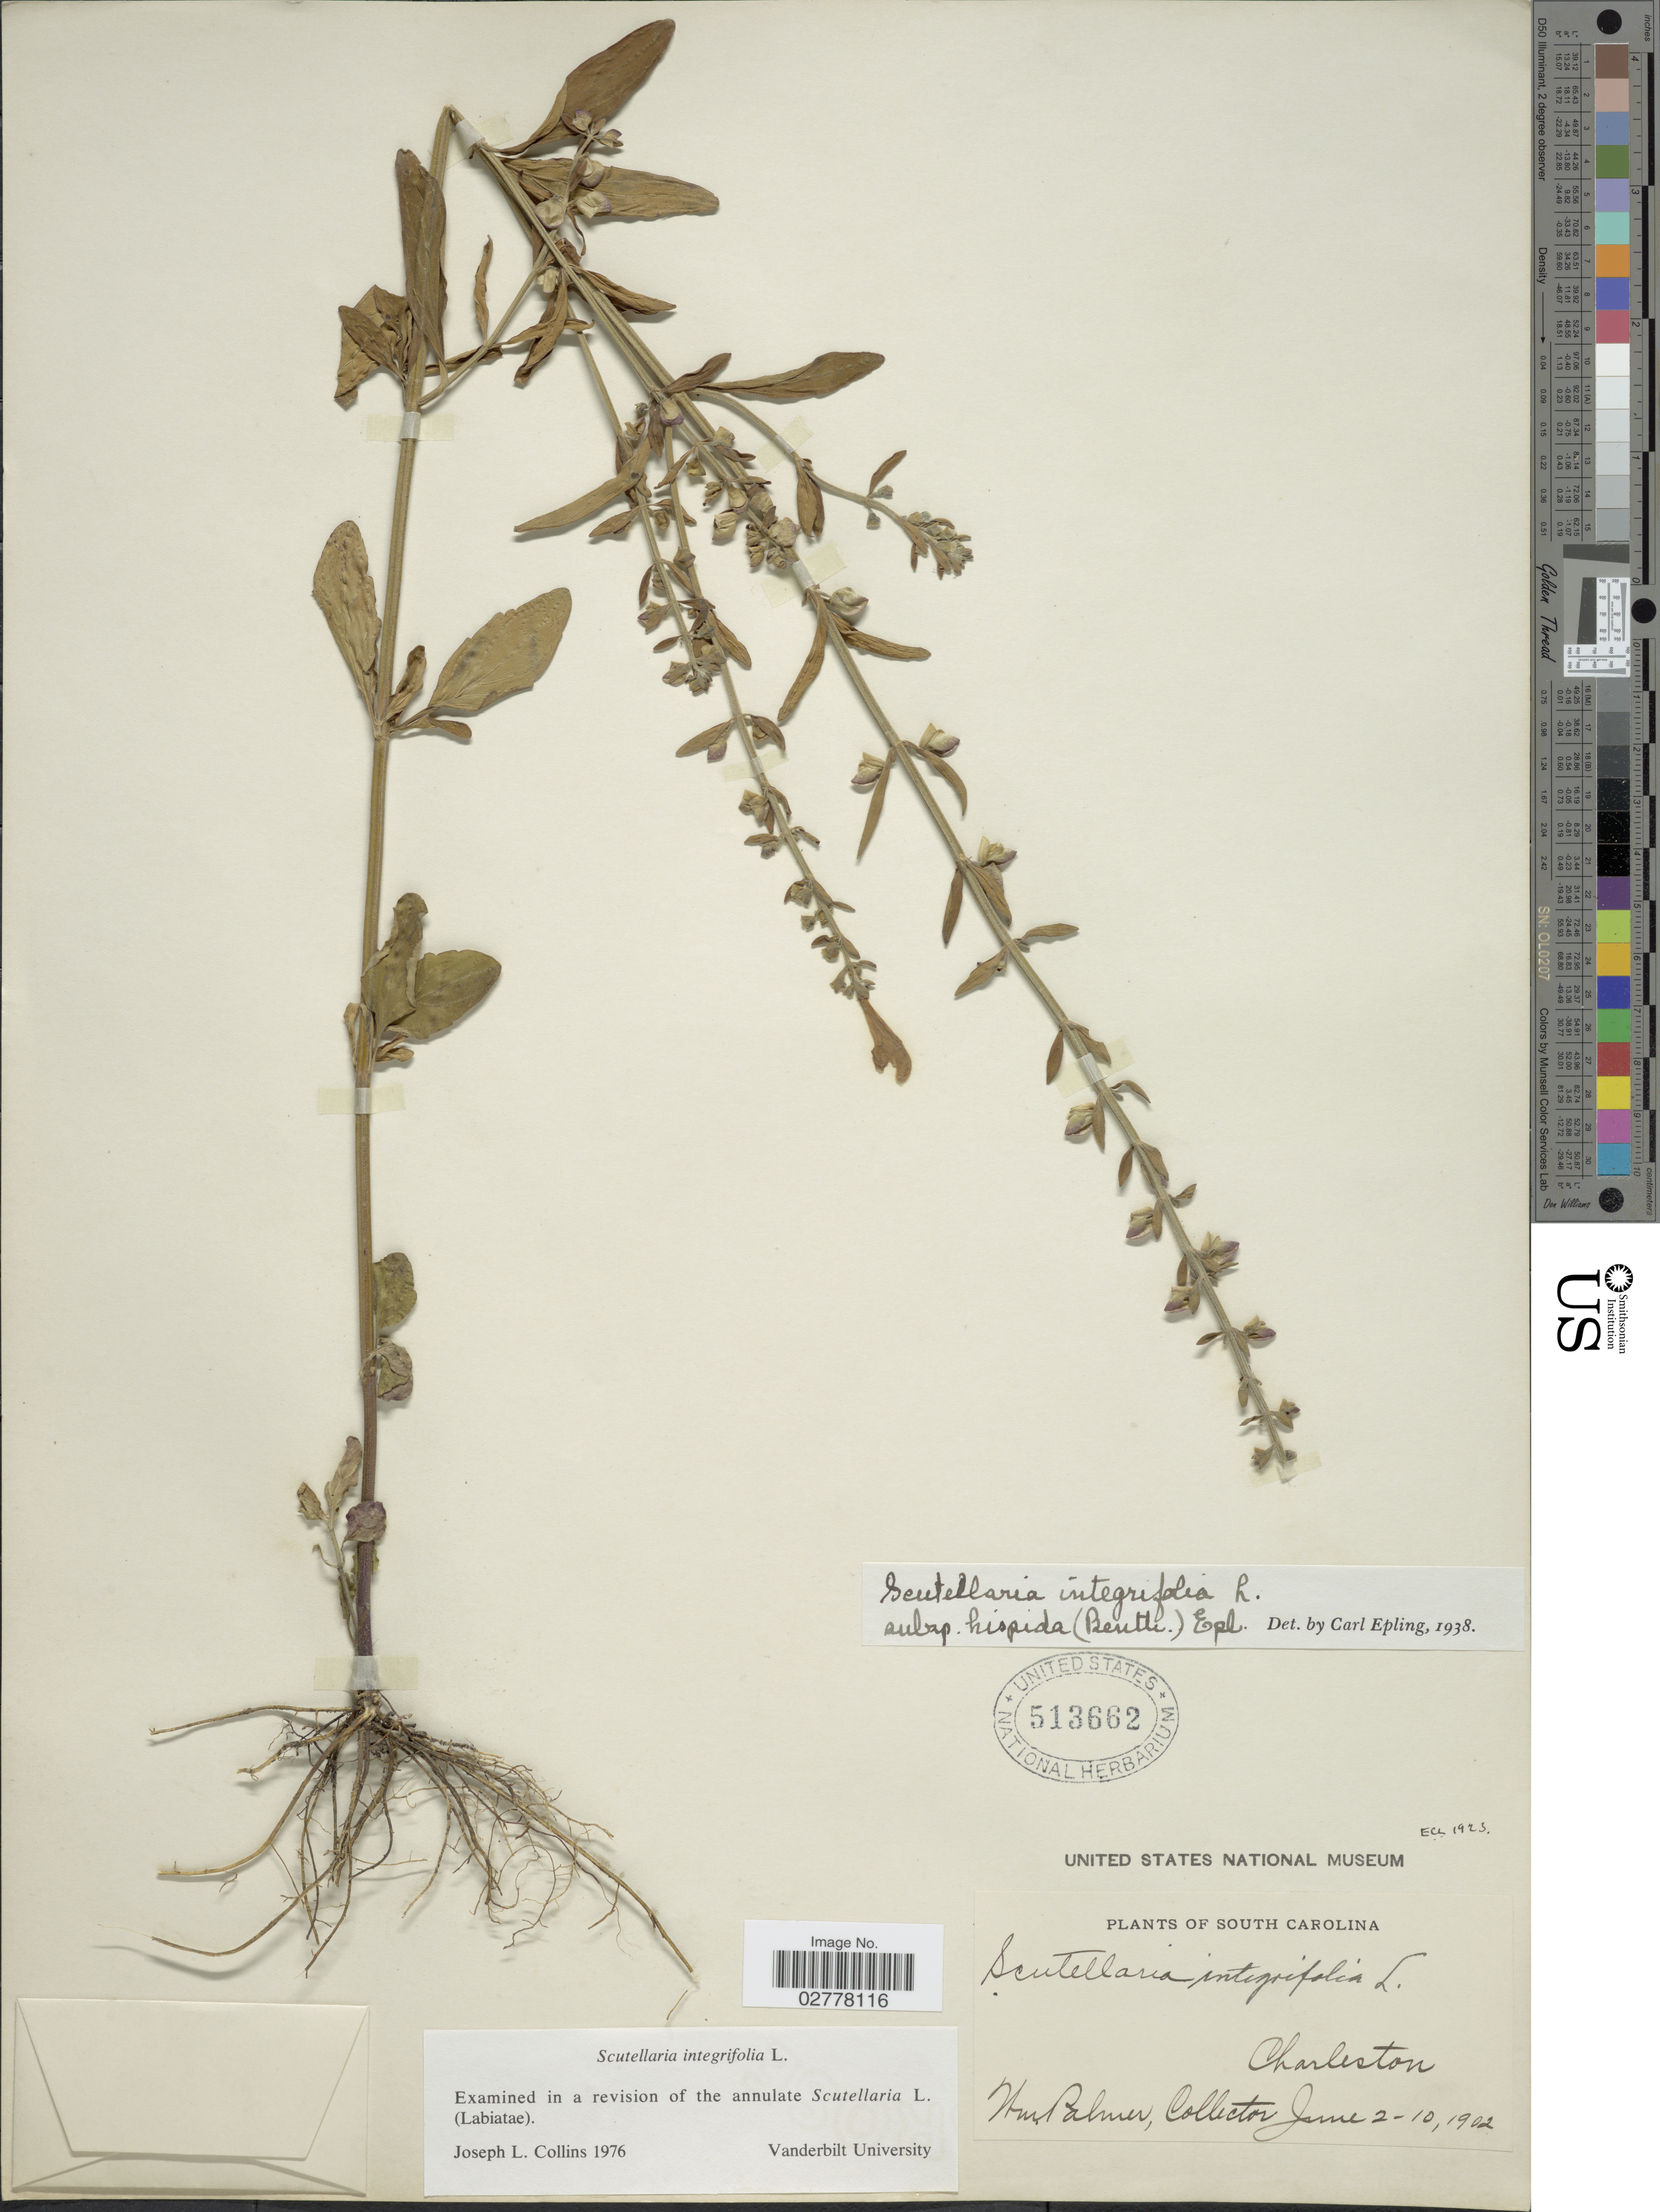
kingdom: Plantae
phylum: Tracheophyta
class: Magnoliopsida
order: Lamiales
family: Lamiaceae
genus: Scutellaria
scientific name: Scutellaria integrifolia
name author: L.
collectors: W. Palmer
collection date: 1902-06-02/1902-06-10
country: United States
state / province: South Carolina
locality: Charleston.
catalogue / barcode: US 513662